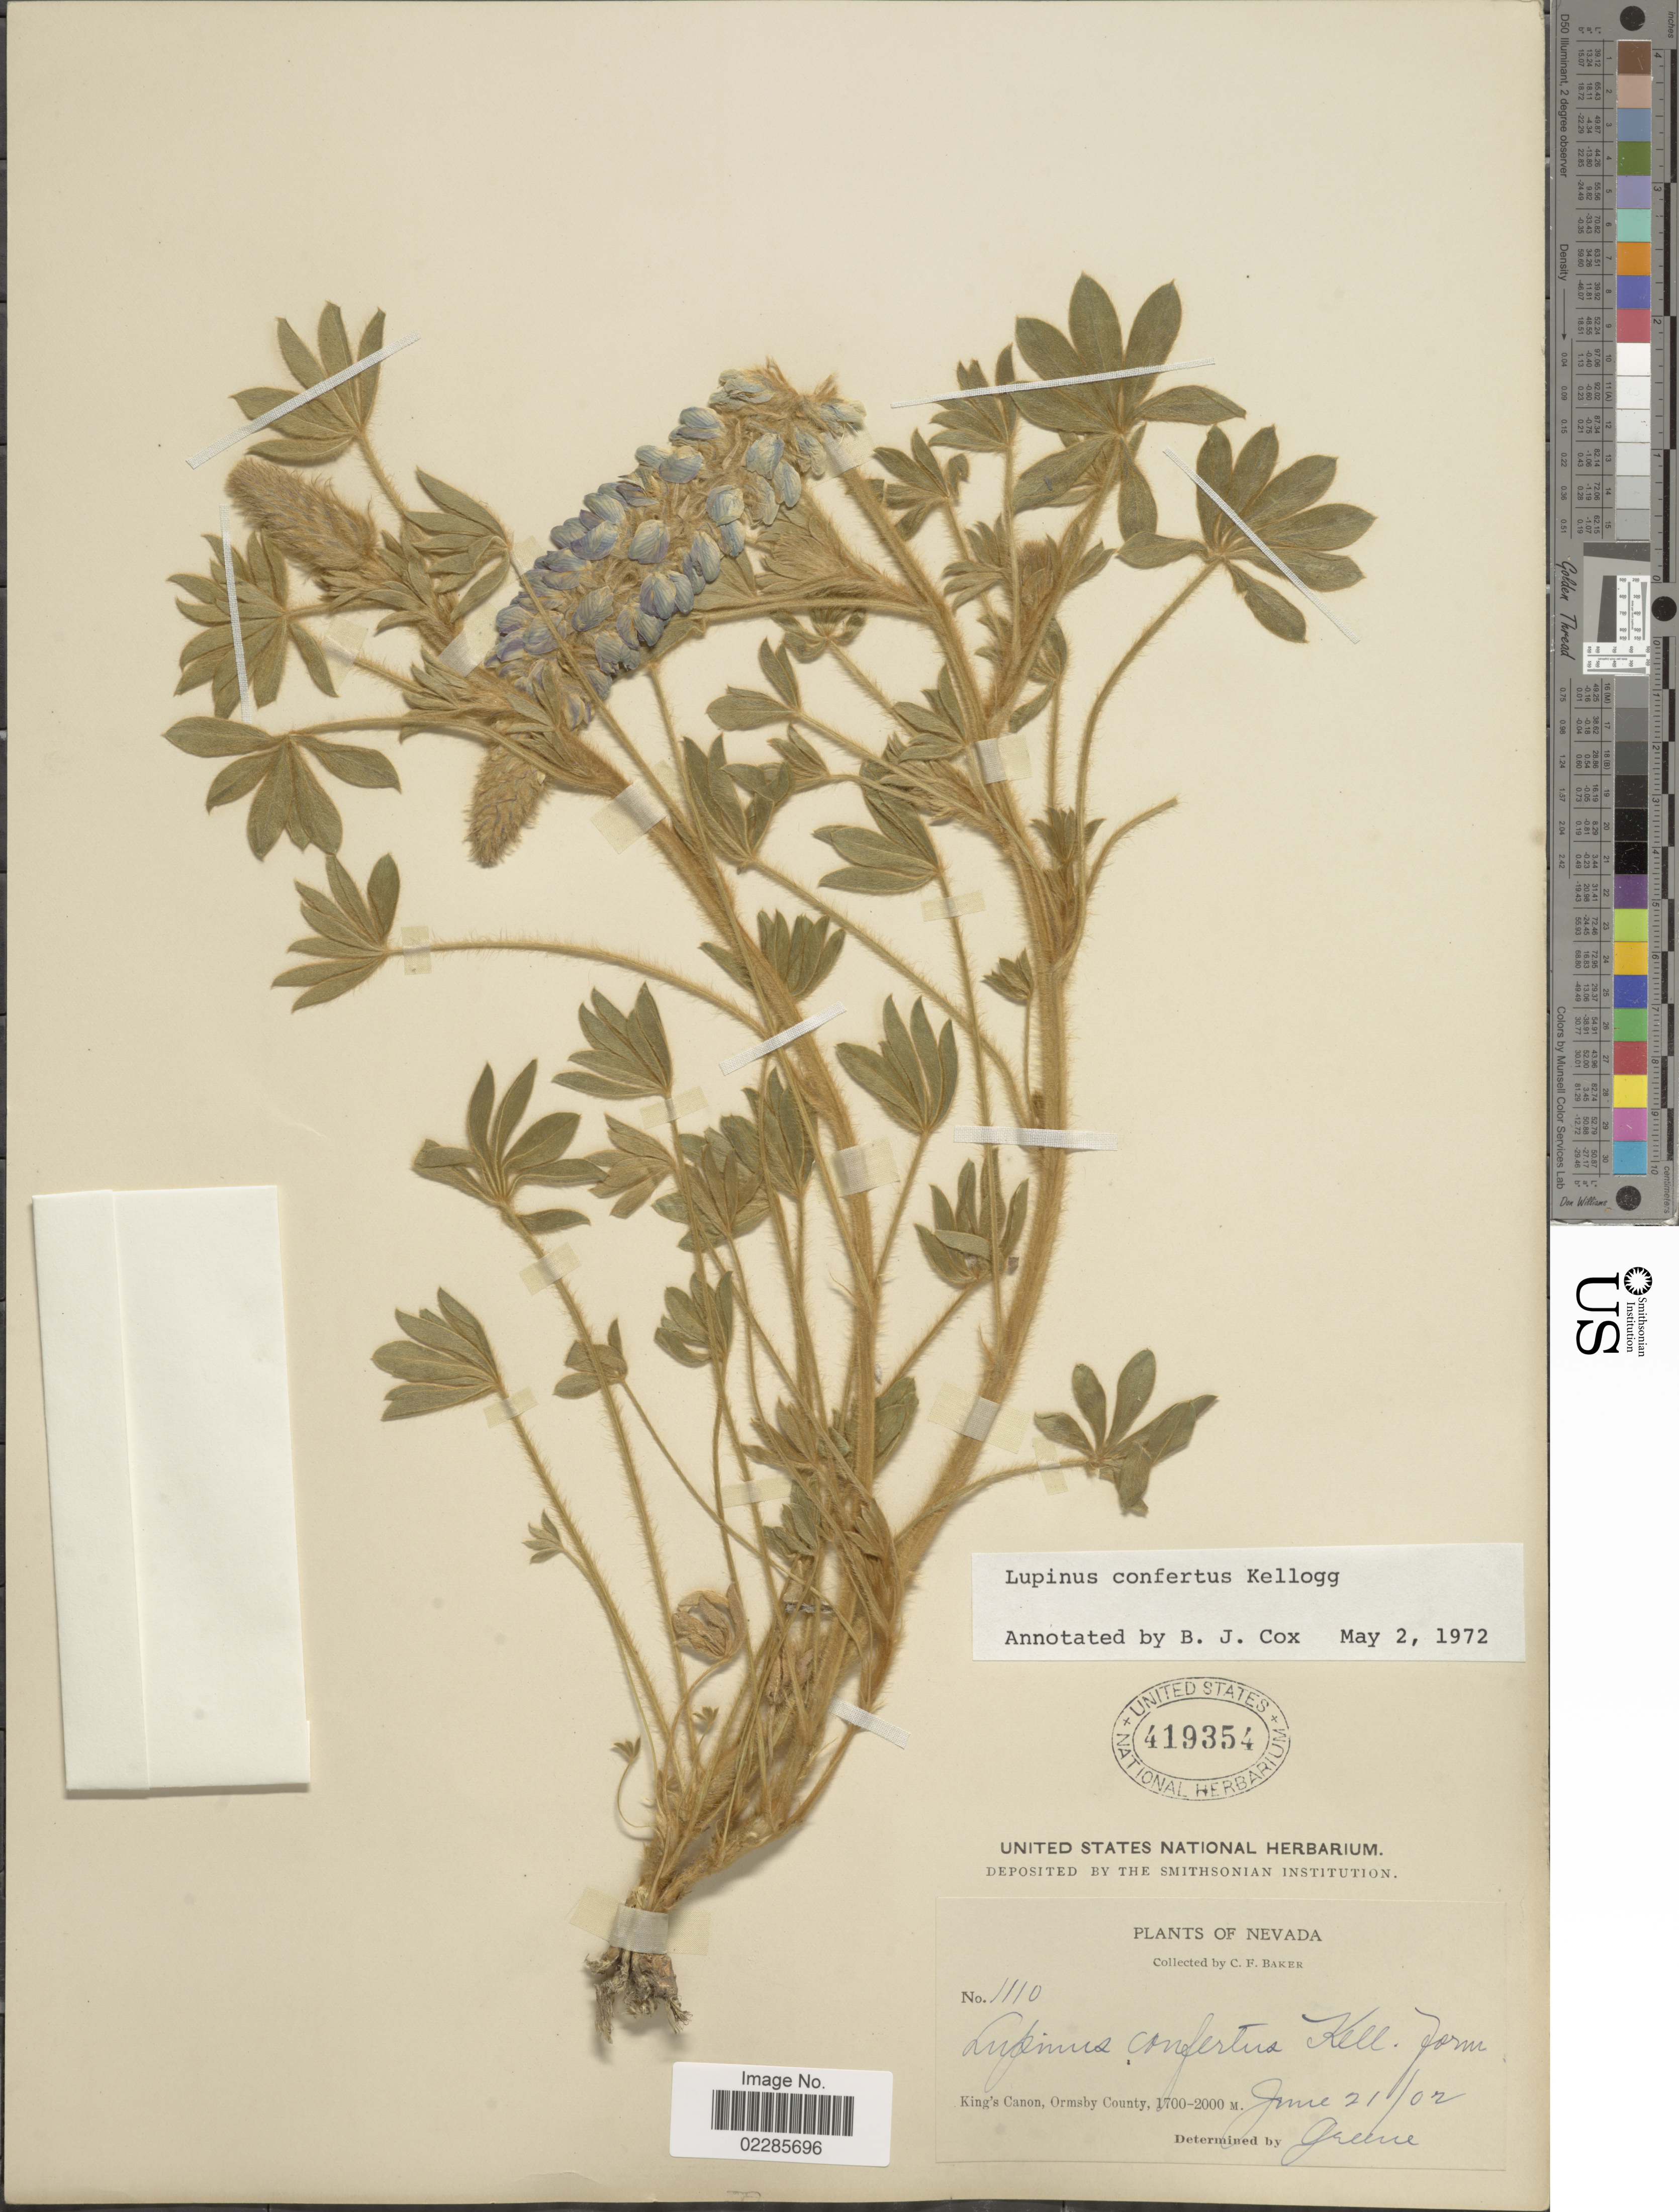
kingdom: Plantae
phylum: Tracheophyta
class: Magnoliopsida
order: Fabales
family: Fabaceae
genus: Lupinus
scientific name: Lupinus confertus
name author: Kellogg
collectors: C. F. Baker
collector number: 1110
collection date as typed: Transcribed d/m/y: 21/6/2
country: United States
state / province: Nevada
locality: King's Canon, Ormsby County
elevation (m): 1700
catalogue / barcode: US 419354